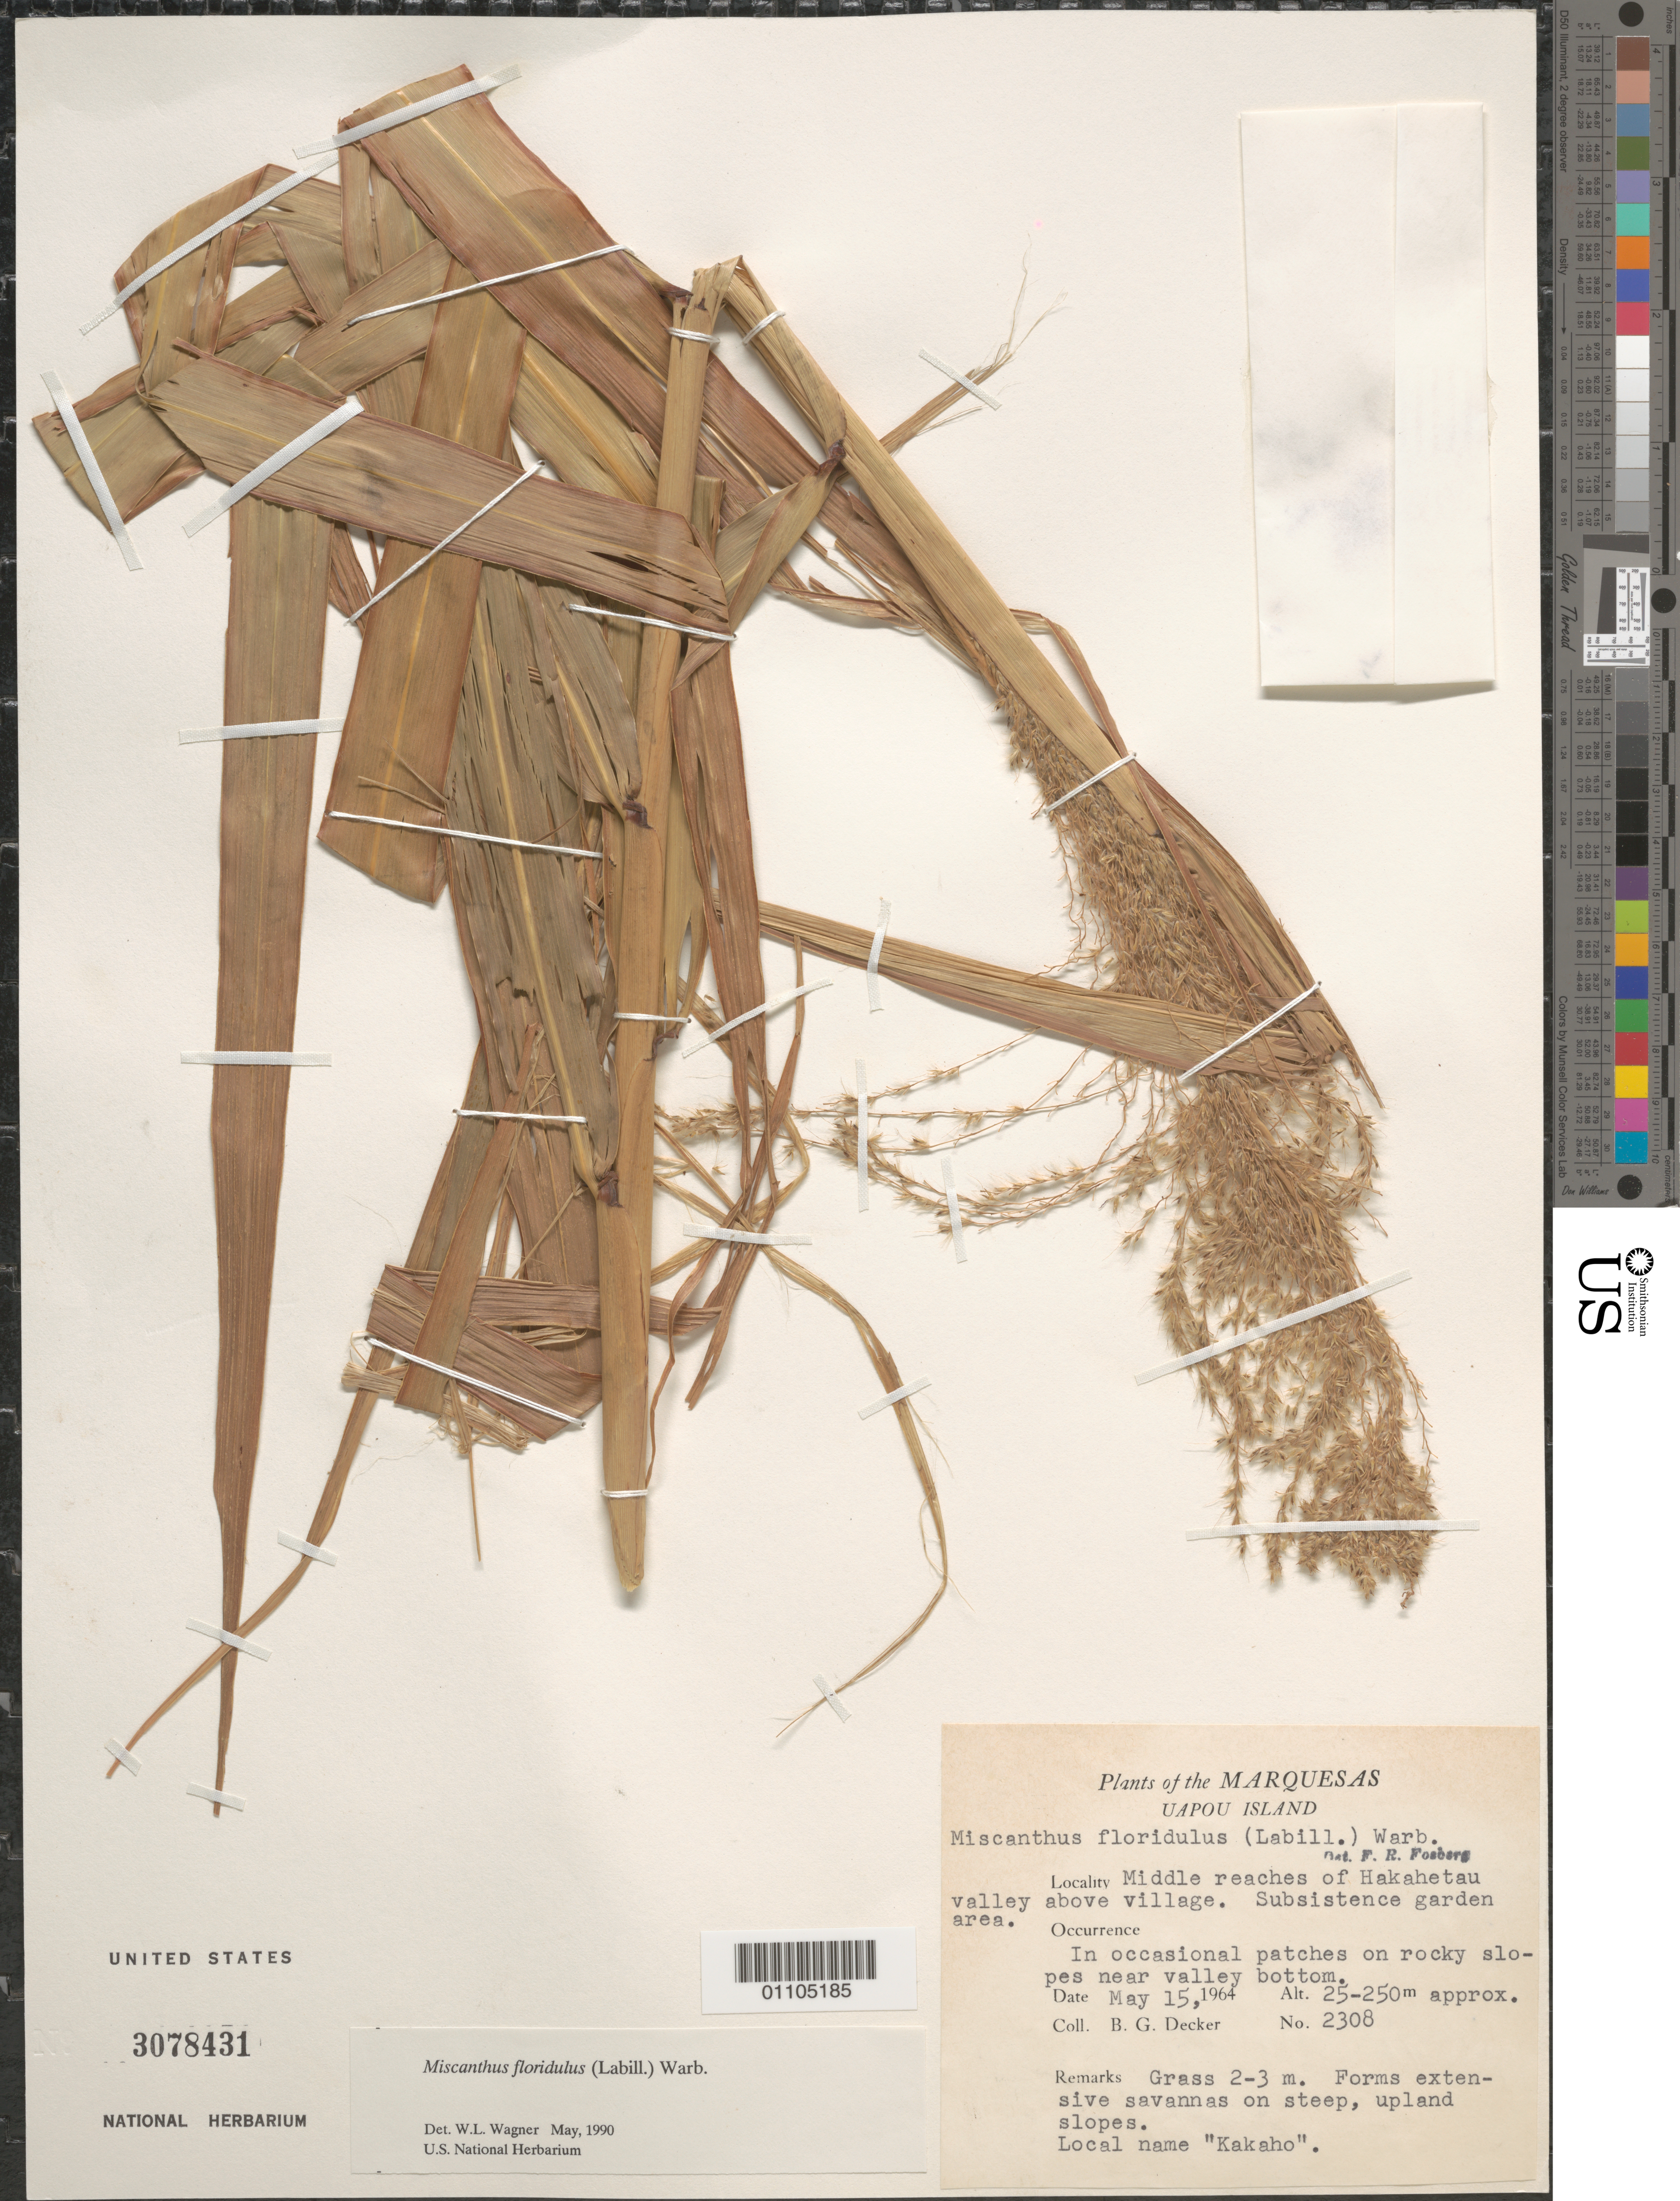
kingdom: Plantae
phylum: Tracheophyta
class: Liliopsida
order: Poales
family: Poaceae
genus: Miscanthus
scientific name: Miscanthus floridulus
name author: (Labill.) Warb.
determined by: Wagner, W. L., (BOT), Smithsonian Institution - National Museum of Natural History (UNITED STATES)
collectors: B. G. Decker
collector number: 2308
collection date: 1964-05-15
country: French Polynesia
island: Ua Pou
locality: middle reaches of Hakahetau Valley above village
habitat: Subsistence garden area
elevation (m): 25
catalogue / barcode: US 3078431